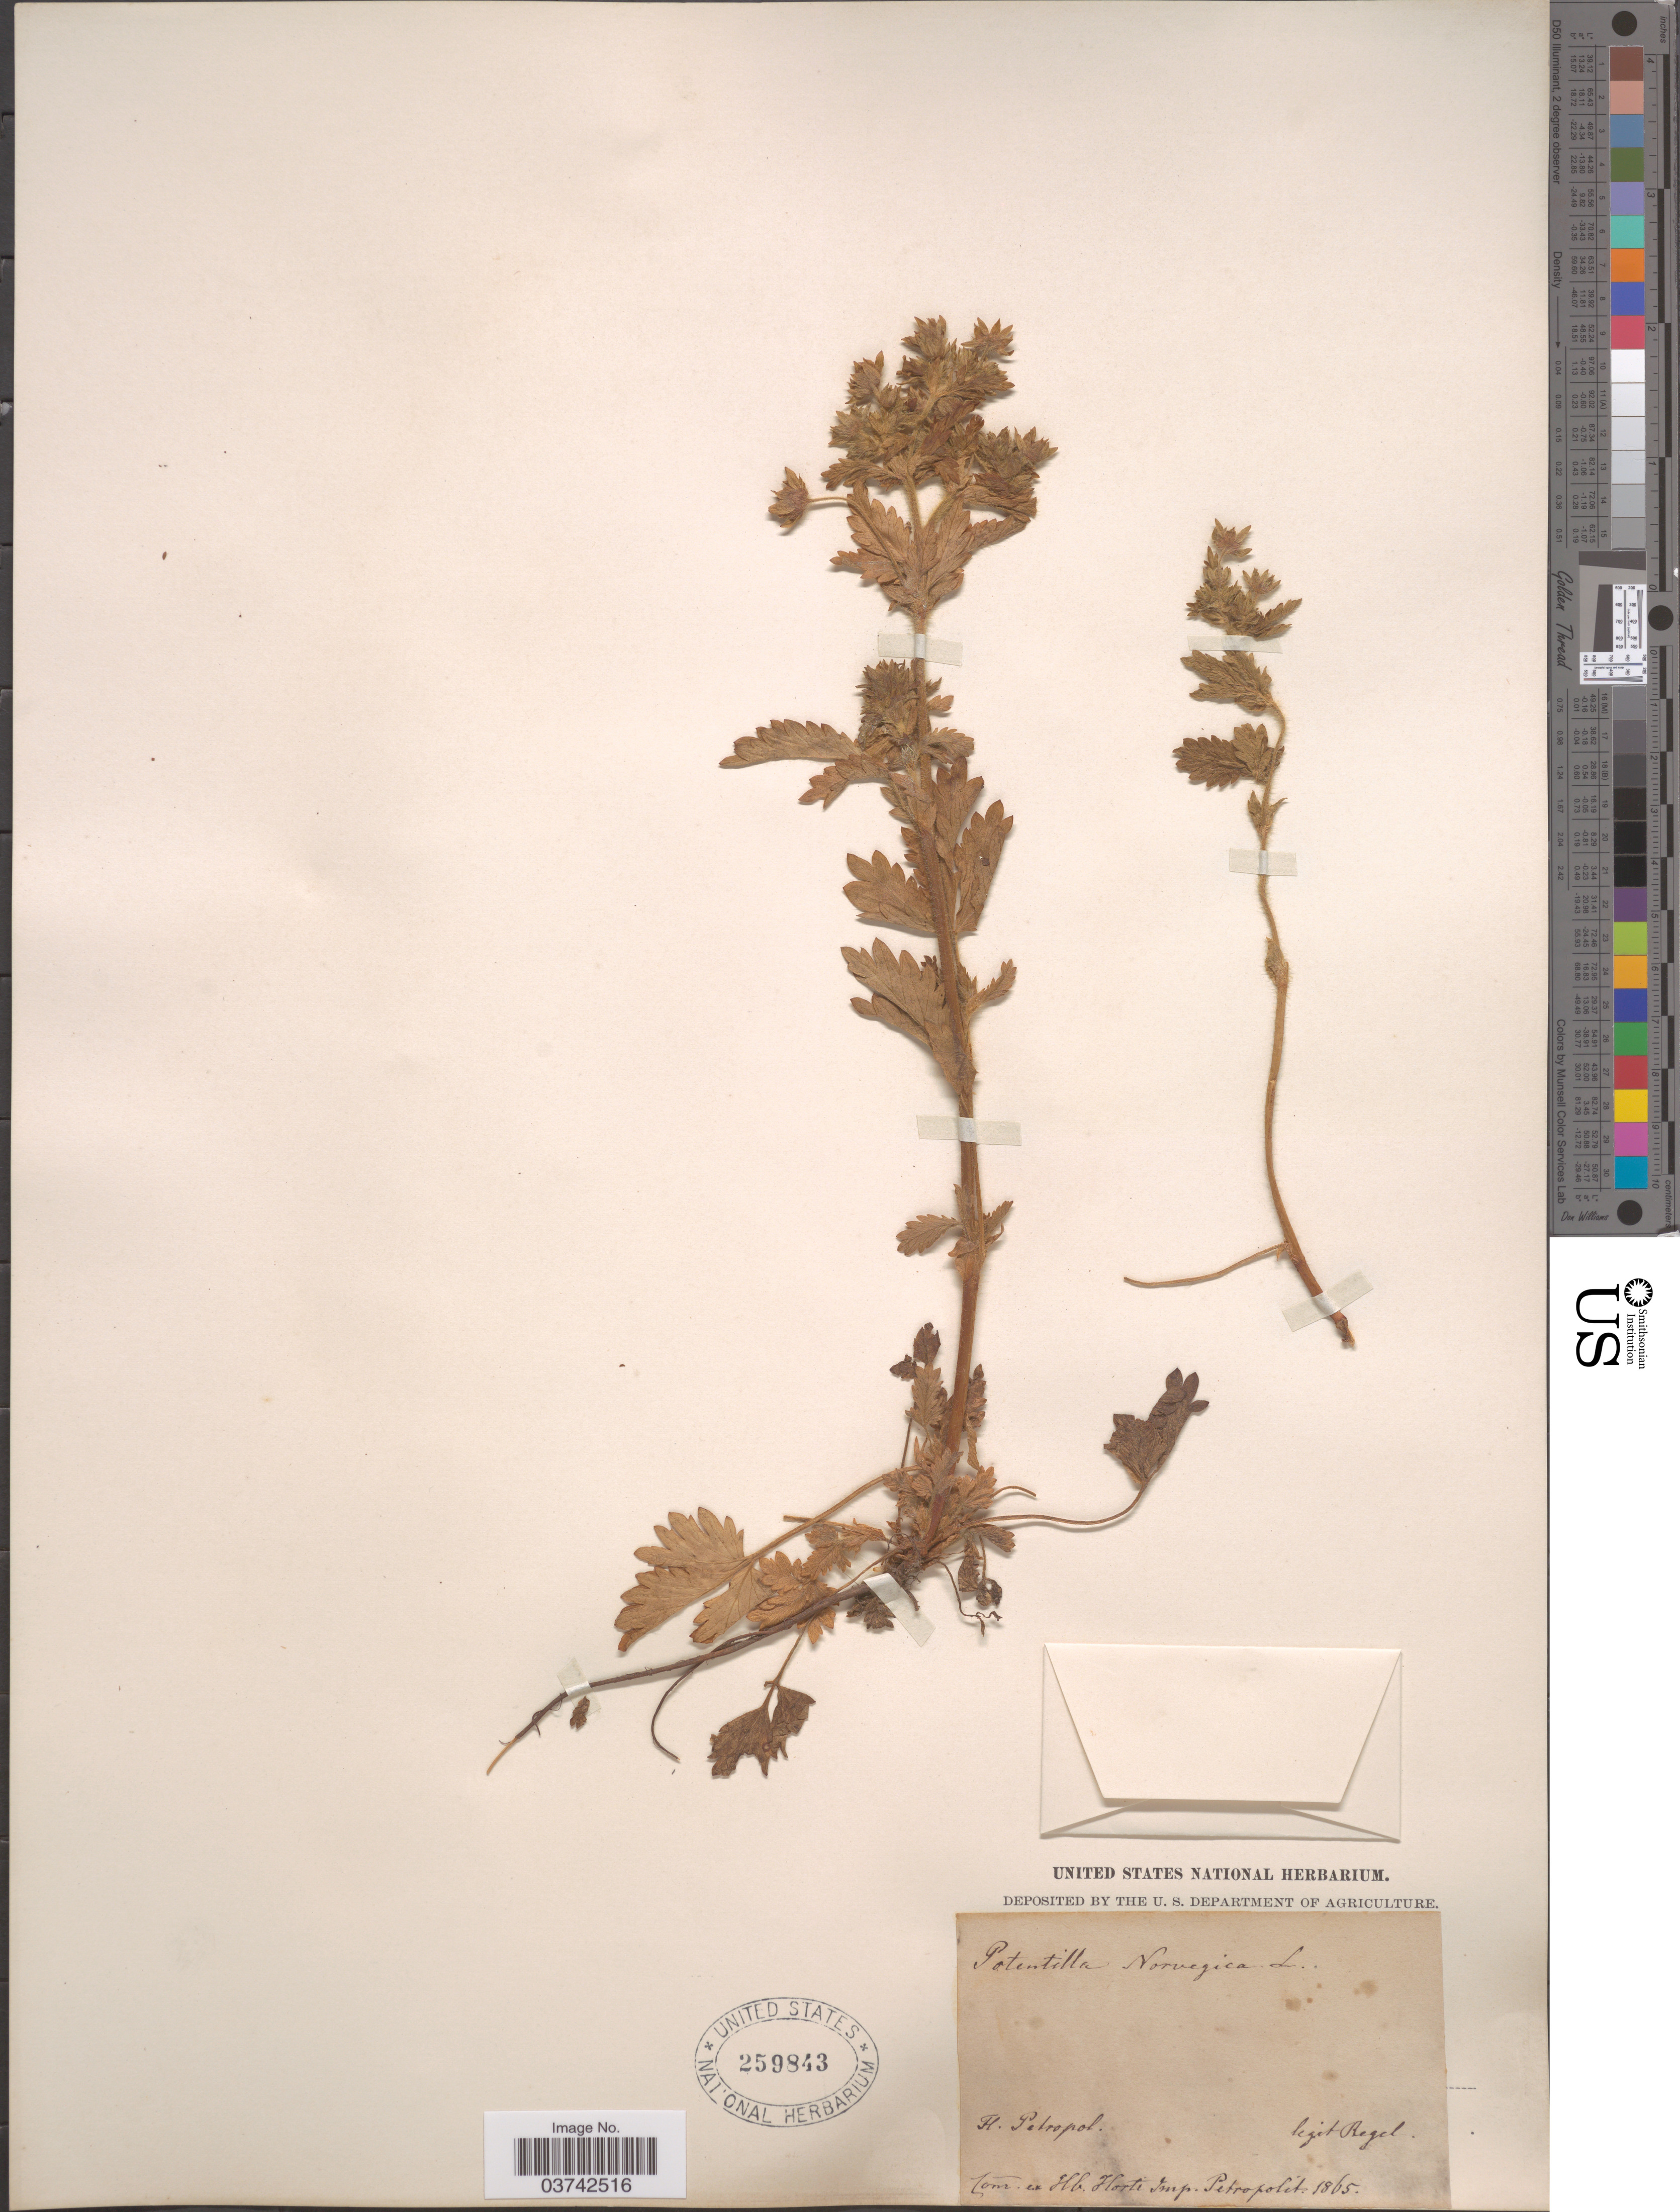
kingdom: Plantae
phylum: Tracheophyta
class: Magnoliopsida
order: Rosales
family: Rosaceae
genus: Potentilla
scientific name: Potentilla norvegica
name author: L.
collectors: Regel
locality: Petropol.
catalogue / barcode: US 259843